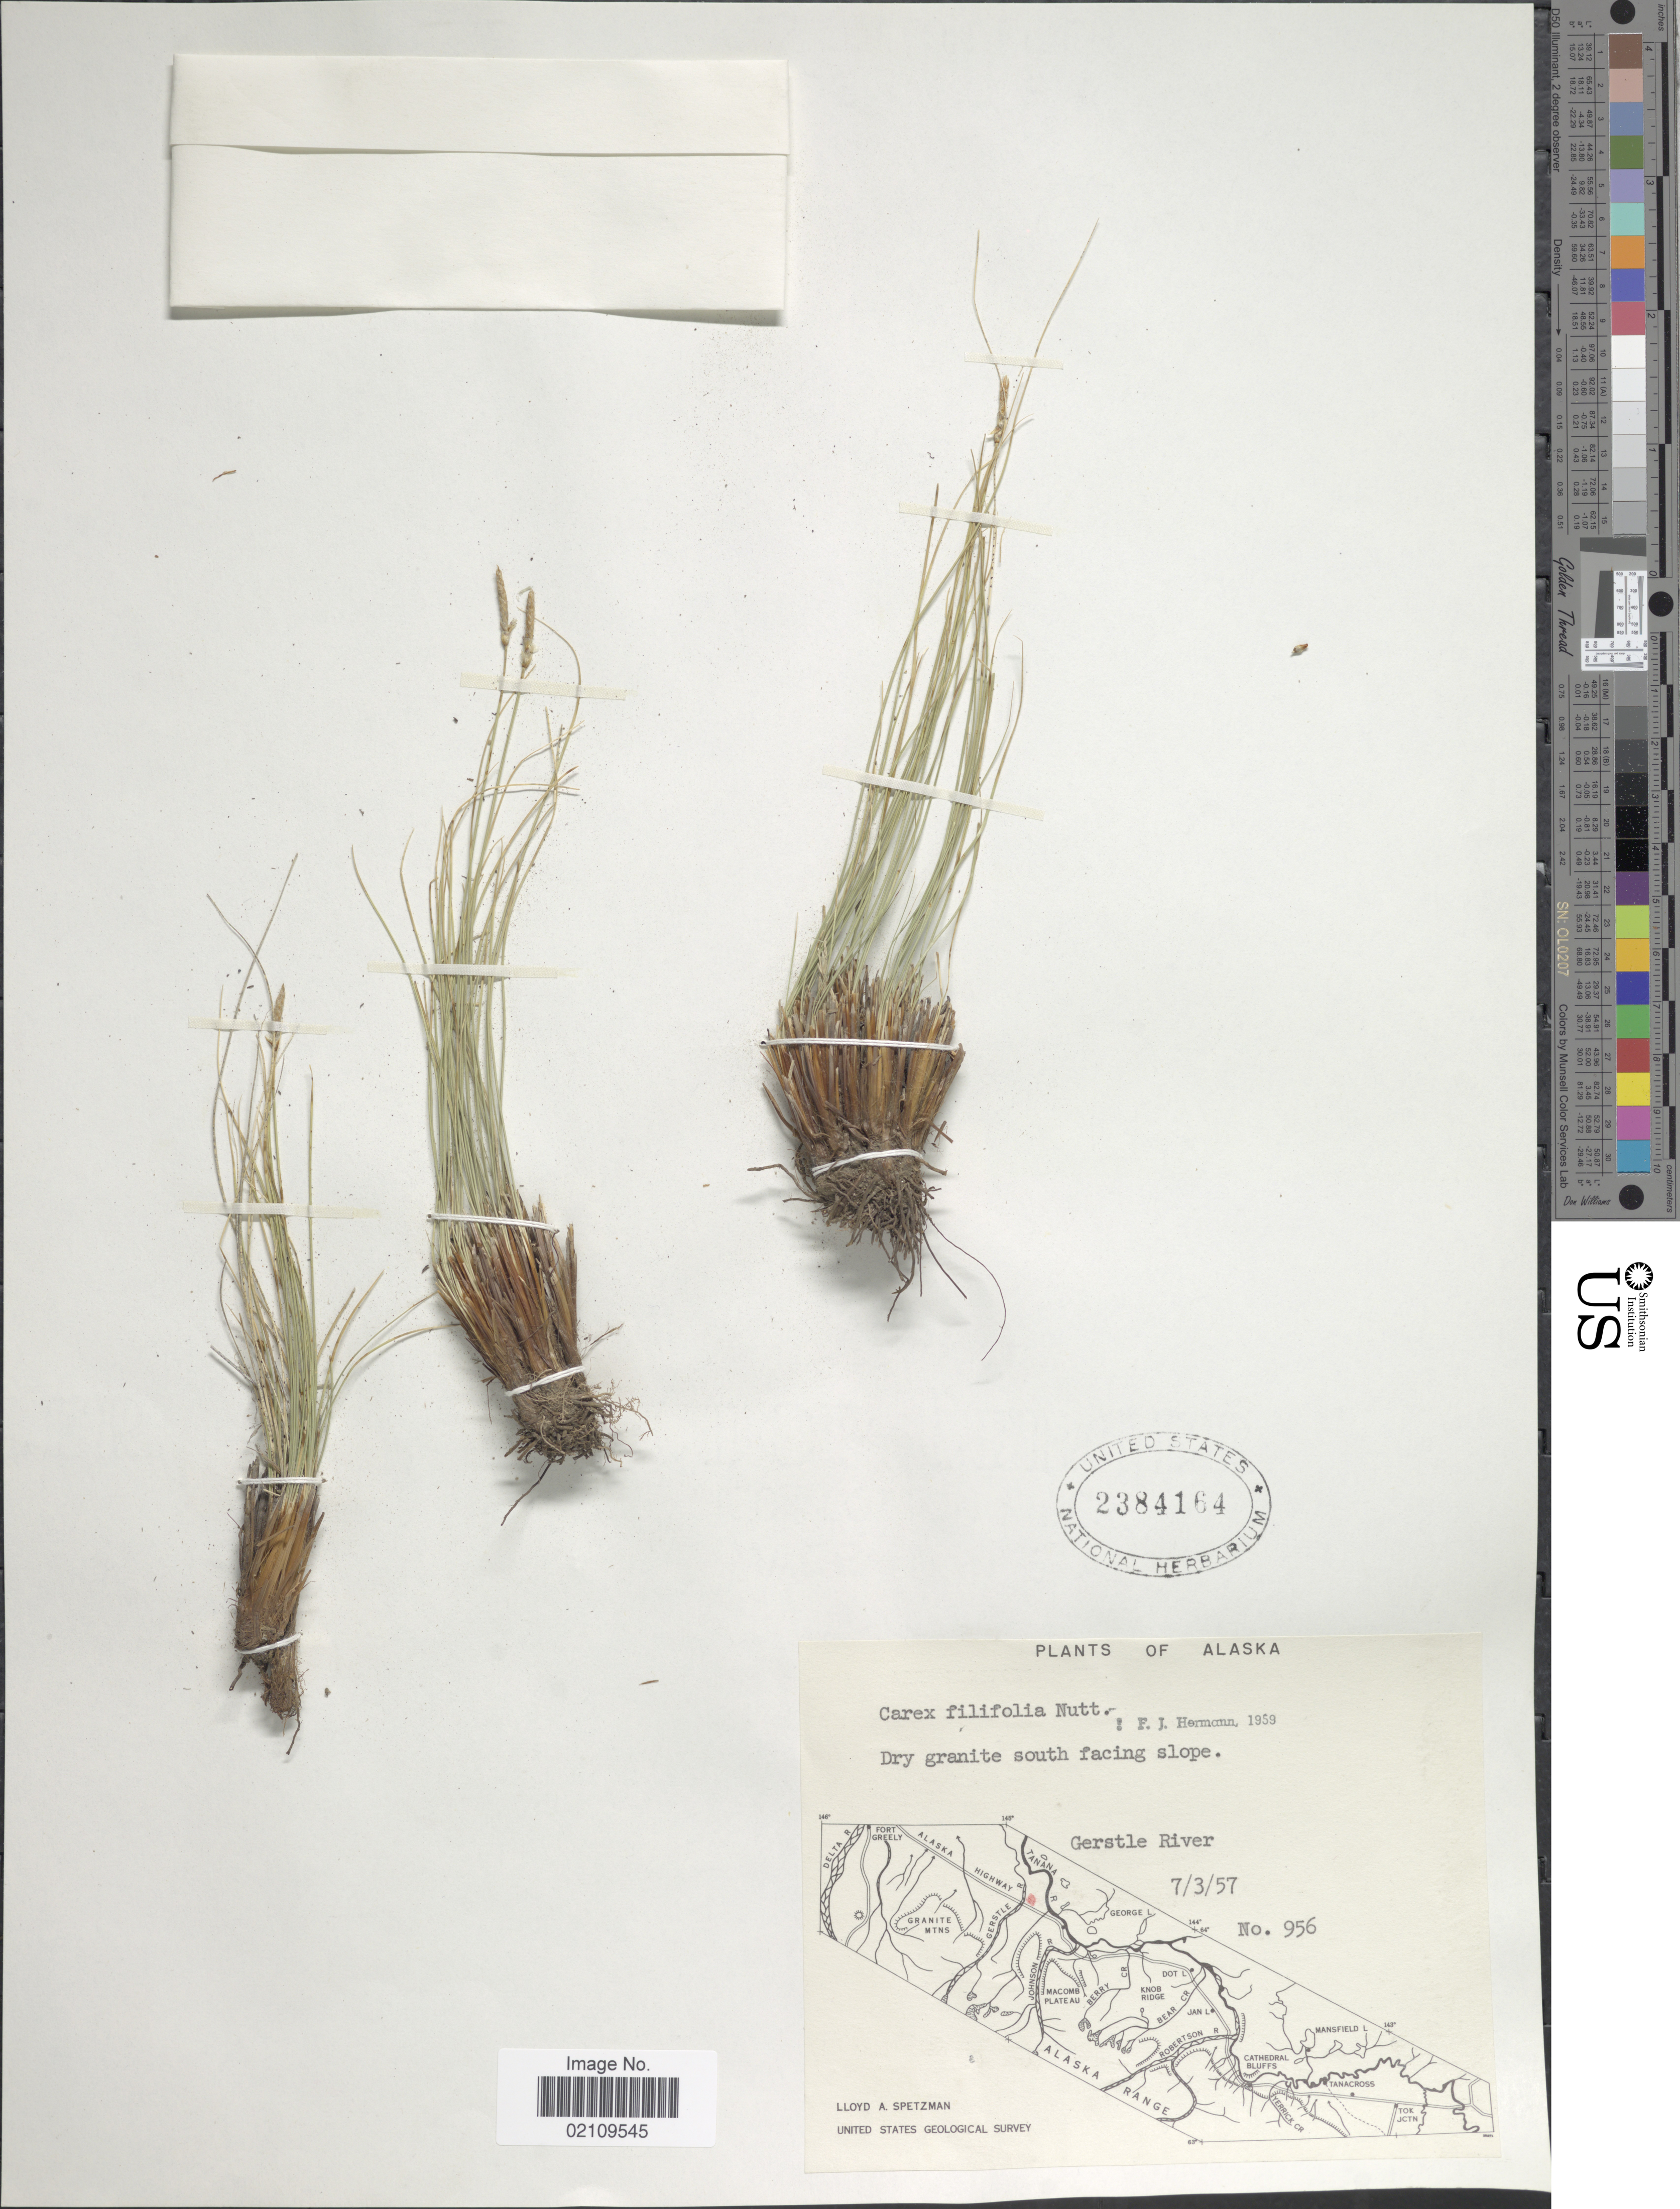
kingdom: Plantae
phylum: Tracheophyta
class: Liliopsida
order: Poales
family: Cyperaceae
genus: Carex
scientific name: Carex filifolia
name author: Nutt.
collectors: L. Spetzman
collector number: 956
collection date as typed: Transcribed d/m/y: 3/7/57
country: United States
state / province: Alaska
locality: Dry granite south facing slope, Gerstle River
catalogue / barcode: US 2384164